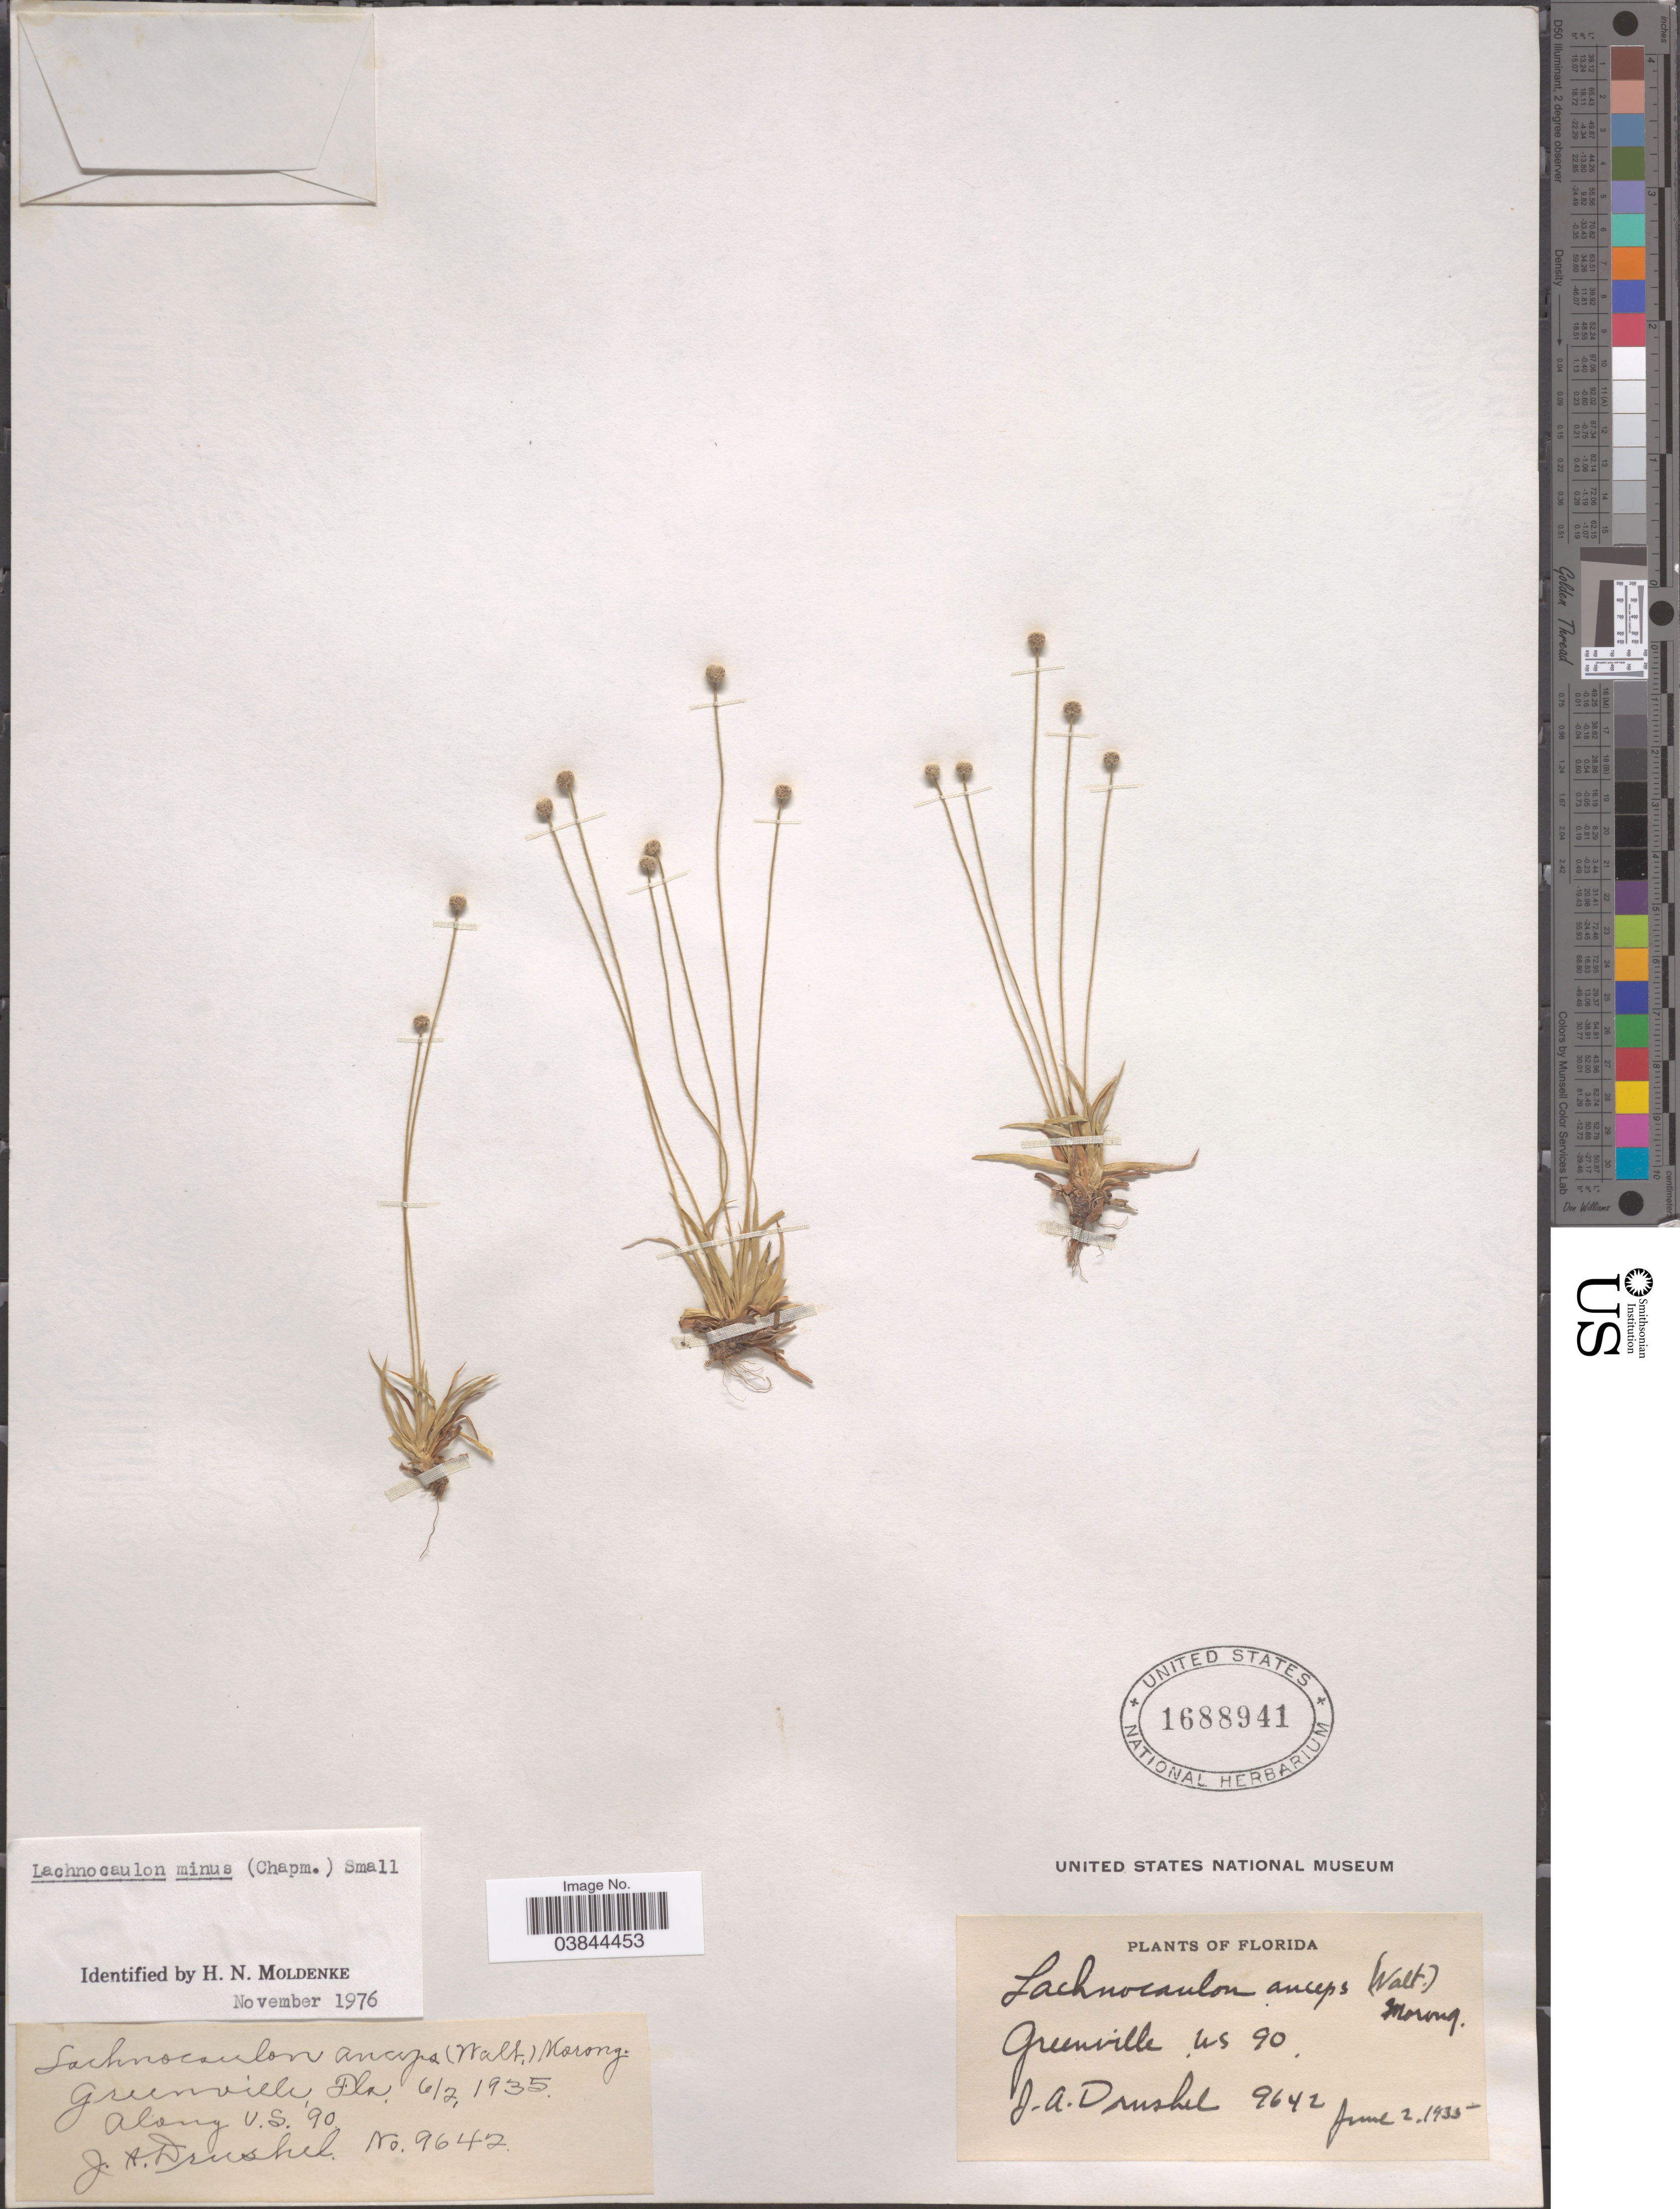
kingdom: Plantae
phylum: Tracheophyta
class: Liliopsida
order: Poales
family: Eriocaulaceae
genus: Lachnocaulon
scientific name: Lachnocaulon minus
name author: (Chapm.) Small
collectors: J. A. Drushel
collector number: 9642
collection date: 1935-06-02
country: United States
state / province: Florida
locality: Greenville. Along US 90.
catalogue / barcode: US 1688941